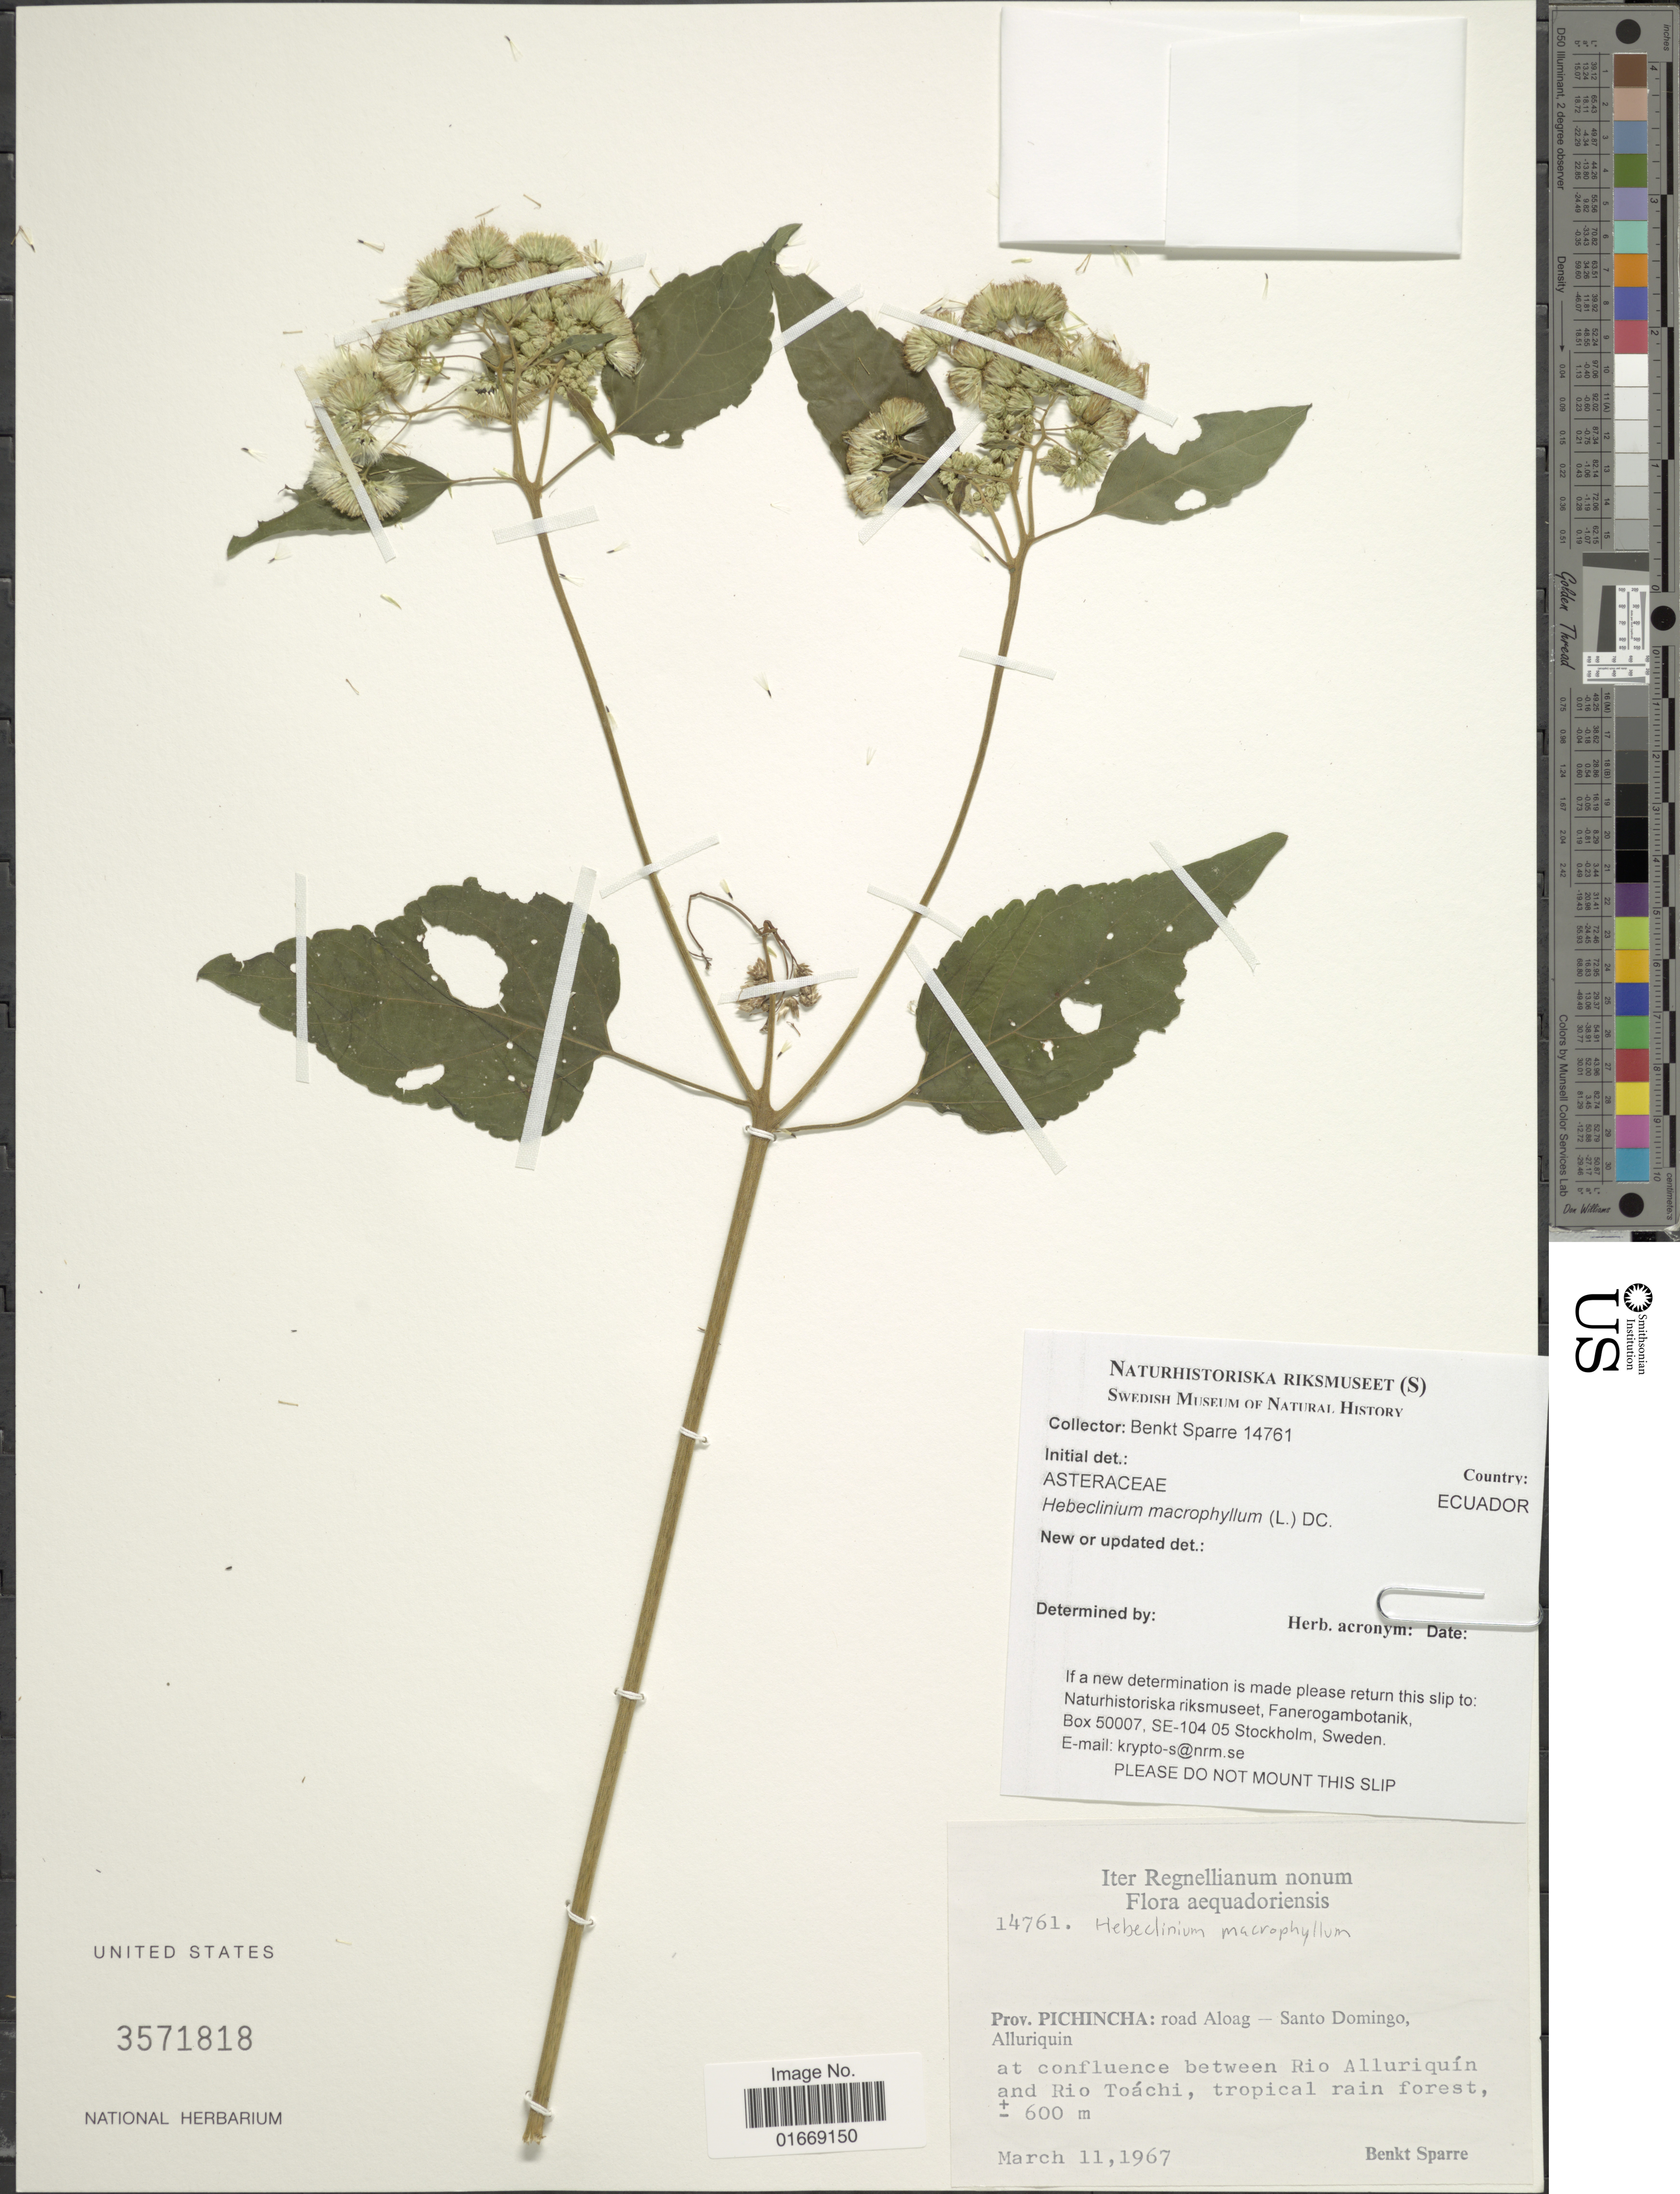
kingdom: Plantae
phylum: Tracheophyta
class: Magnoliopsida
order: Asterales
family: Asteraceae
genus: Hebeclinium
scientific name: Hebeclinium macrophyllum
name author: (L.) DC.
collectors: B. Sparre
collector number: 14761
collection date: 1967-03-11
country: Ecuador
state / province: Pichincha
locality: Road along Santo Domingo, Alluriquin, at confluence between Rio Alluriquin and Rio Toachi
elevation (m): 600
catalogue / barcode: US 3571818